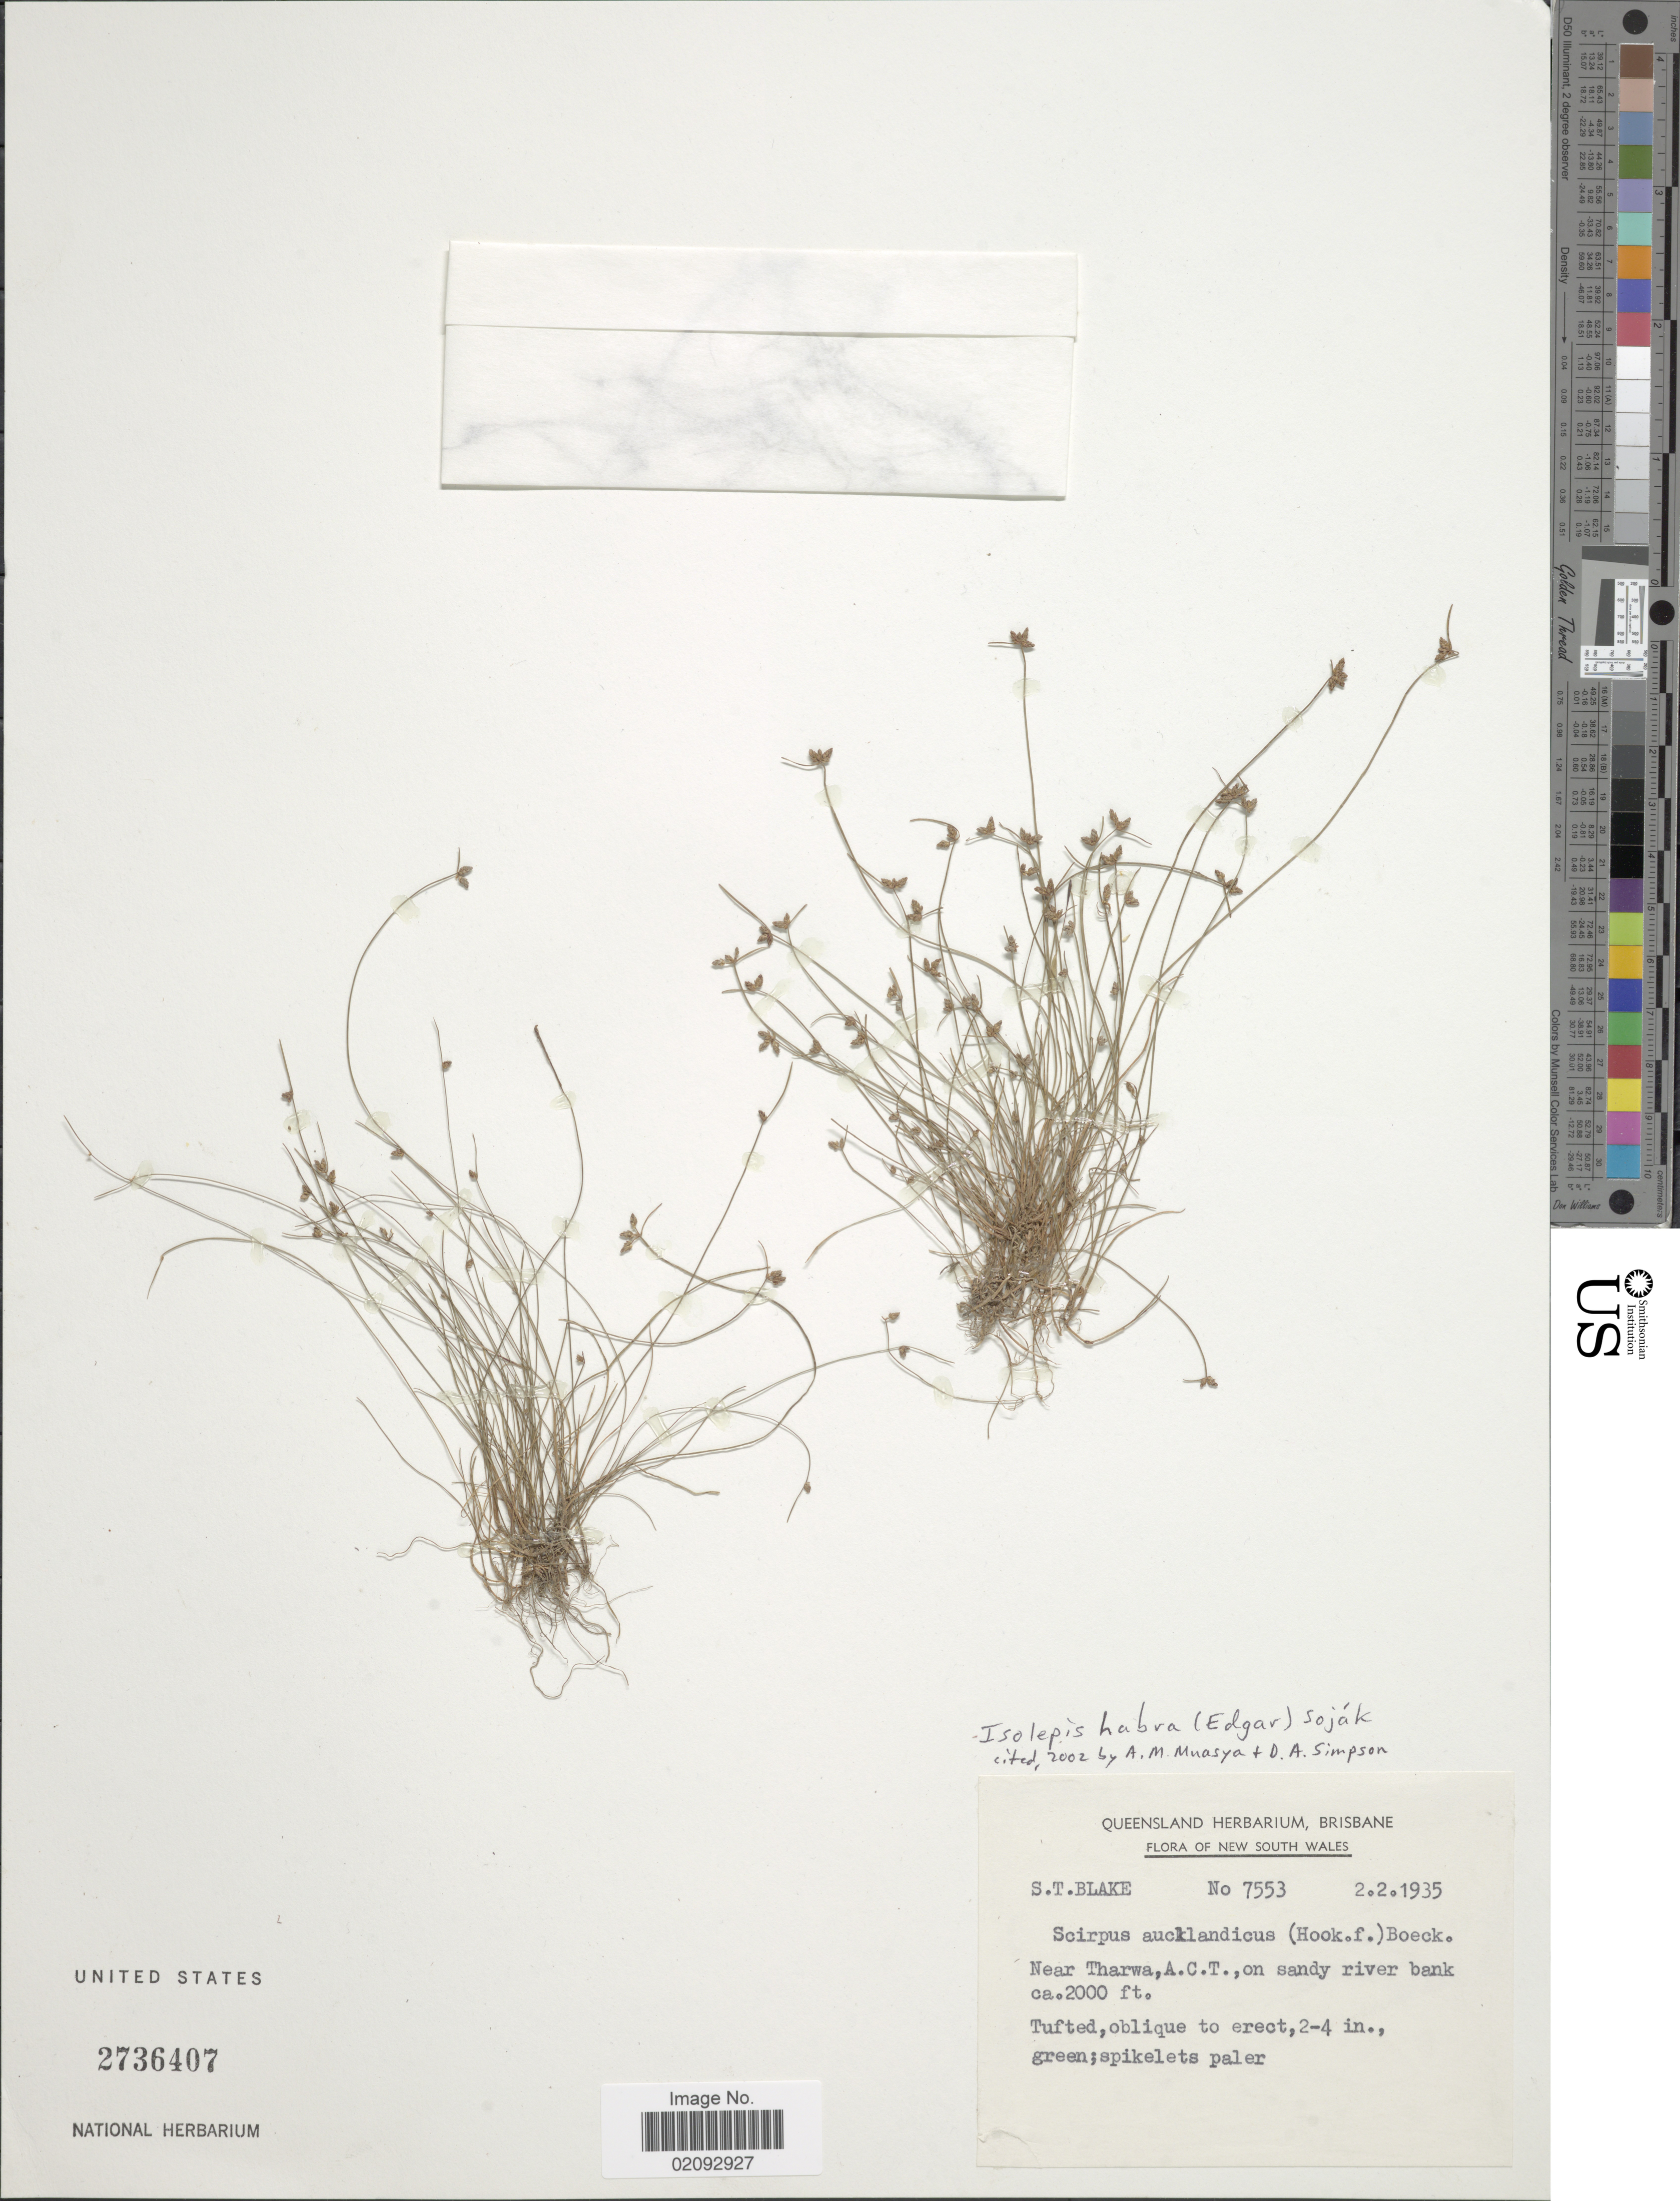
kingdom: Plantae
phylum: Tracheophyta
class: Liliopsida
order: Poales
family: Cyperaceae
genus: Isolepis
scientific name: Isolepis habra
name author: (Edgar) Soják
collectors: S. T. Blake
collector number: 7553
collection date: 1935-02-02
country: Australia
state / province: New South Wales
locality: Near Tharwa, A.C.T., on sandy river bank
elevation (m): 610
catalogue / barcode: US 2736407